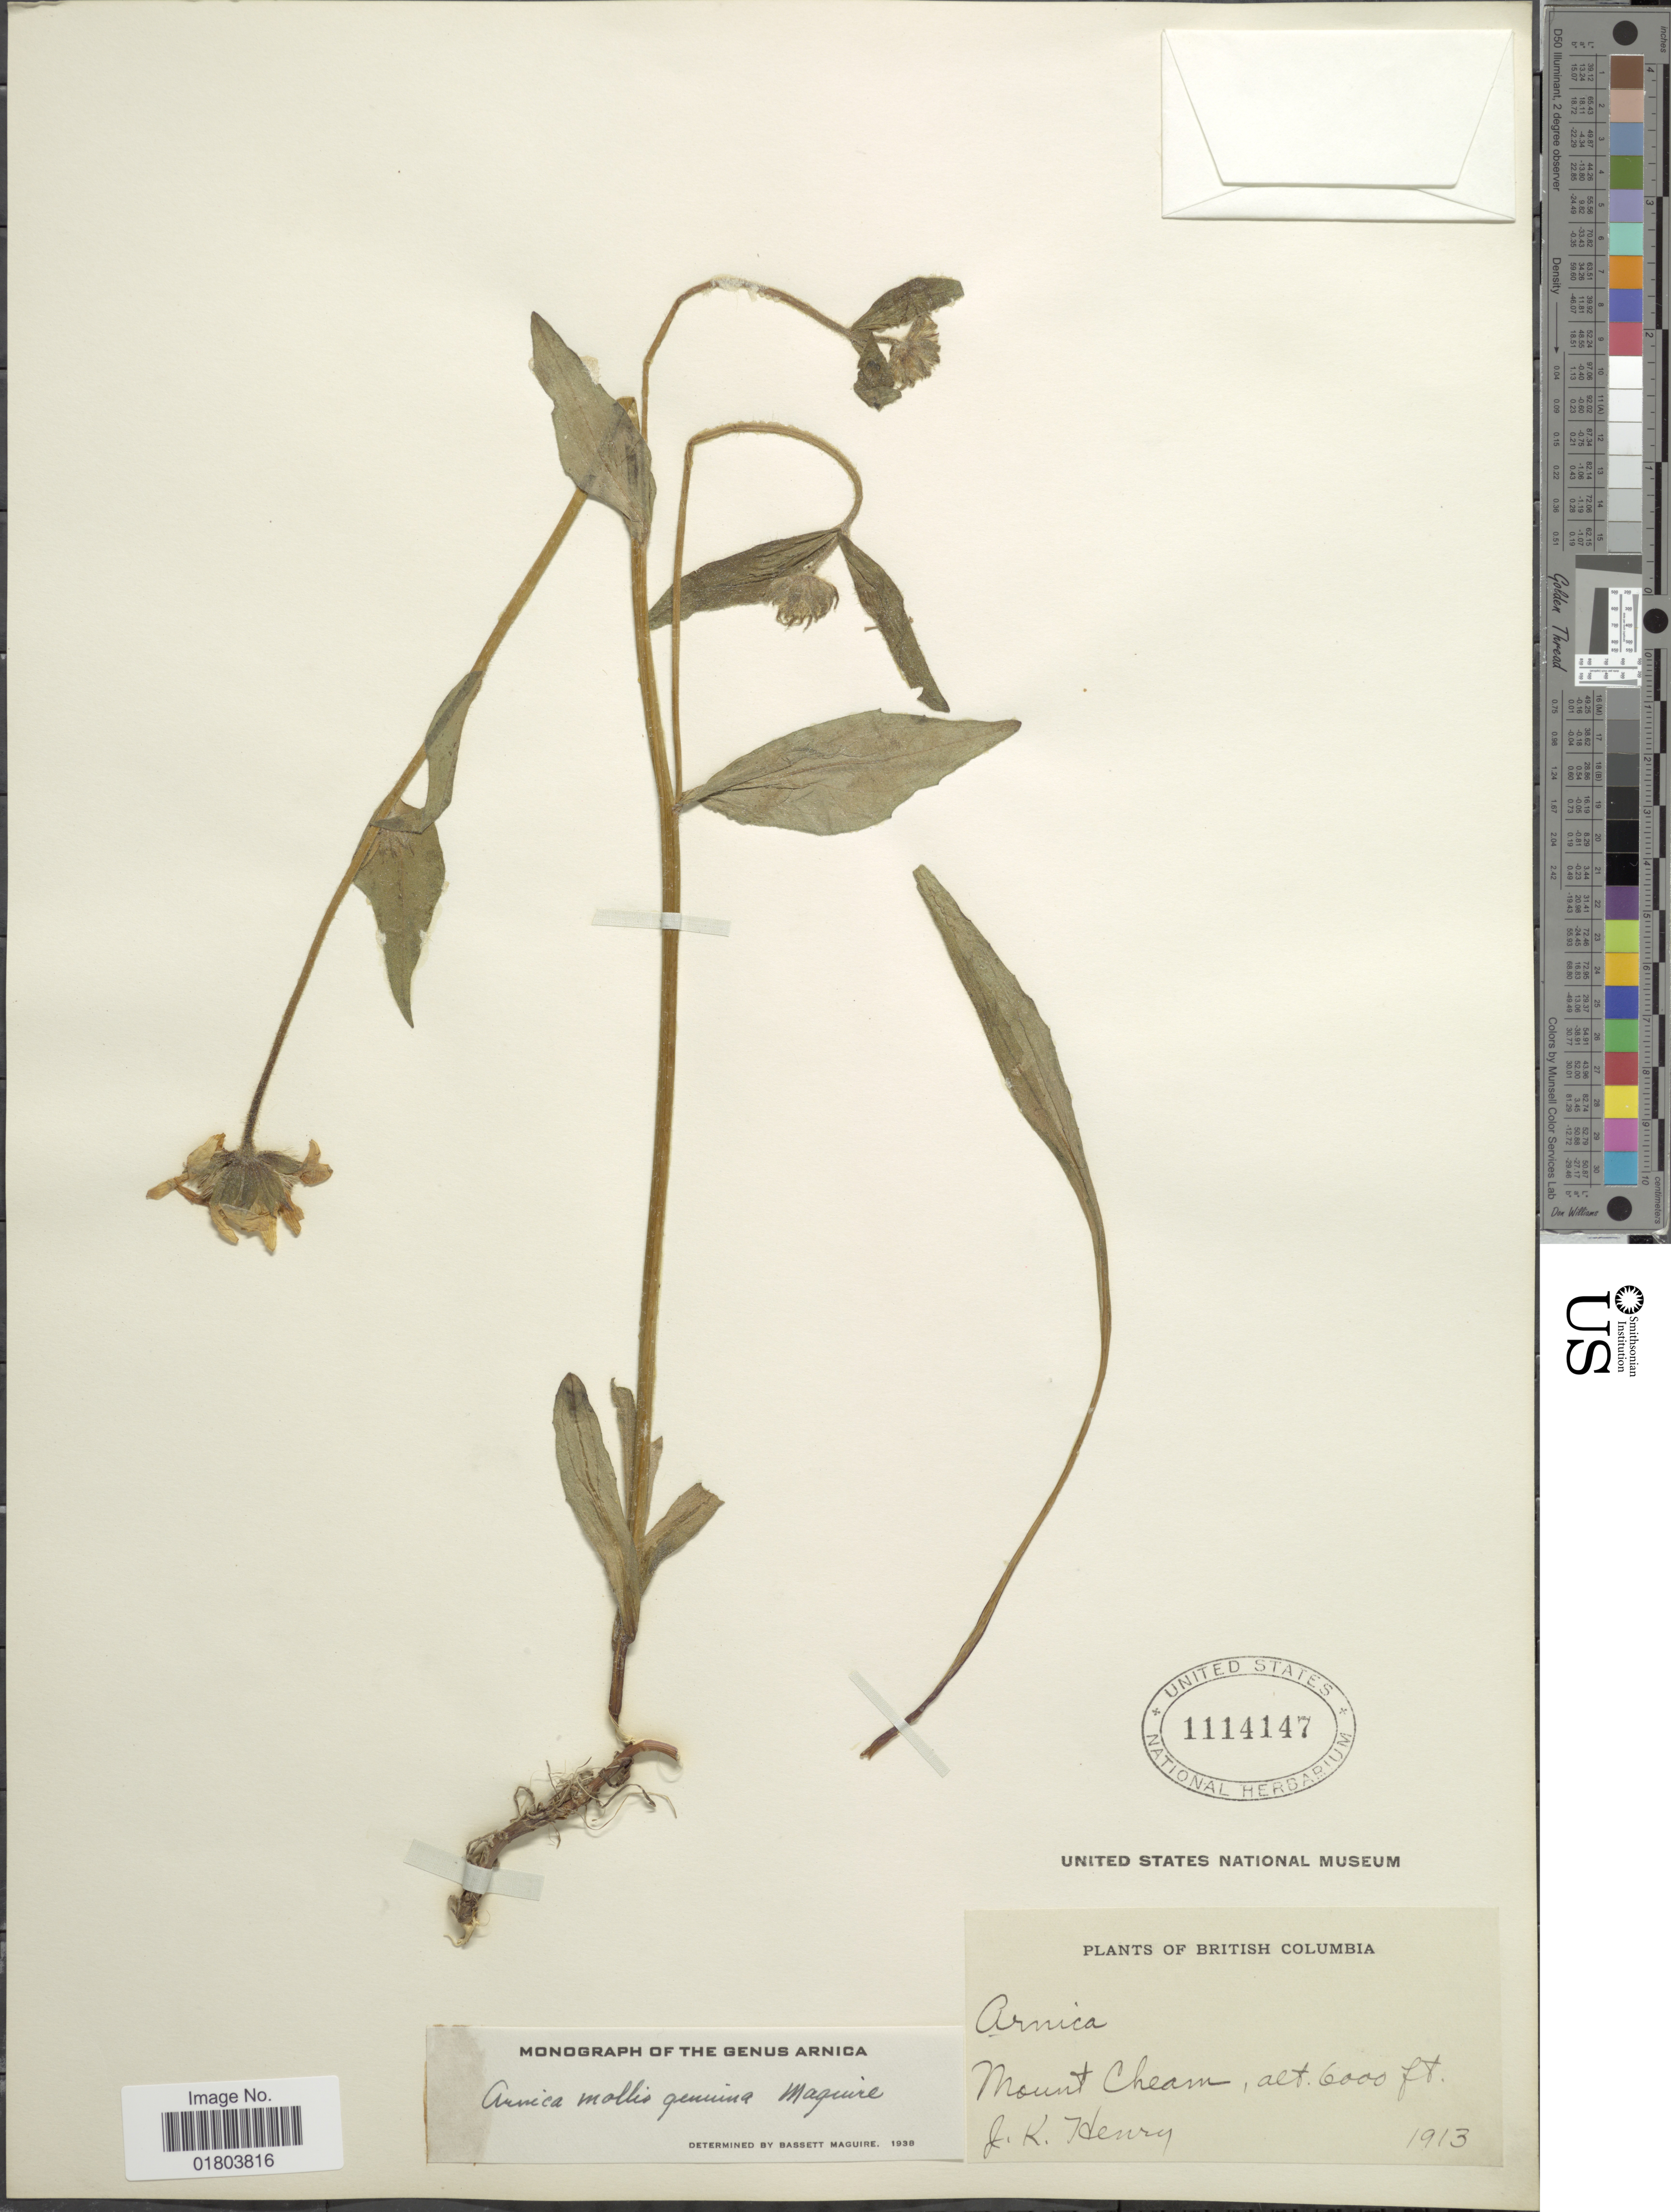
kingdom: Plantae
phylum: Tracheophyta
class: Magnoliopsida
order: Asterales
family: Asteraceae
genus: Arnica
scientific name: Arnica mollis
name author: Hook.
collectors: J. K. Henry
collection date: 1913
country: Canada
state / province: British Columbia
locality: Mount Cheam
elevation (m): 1829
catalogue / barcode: US 1114147